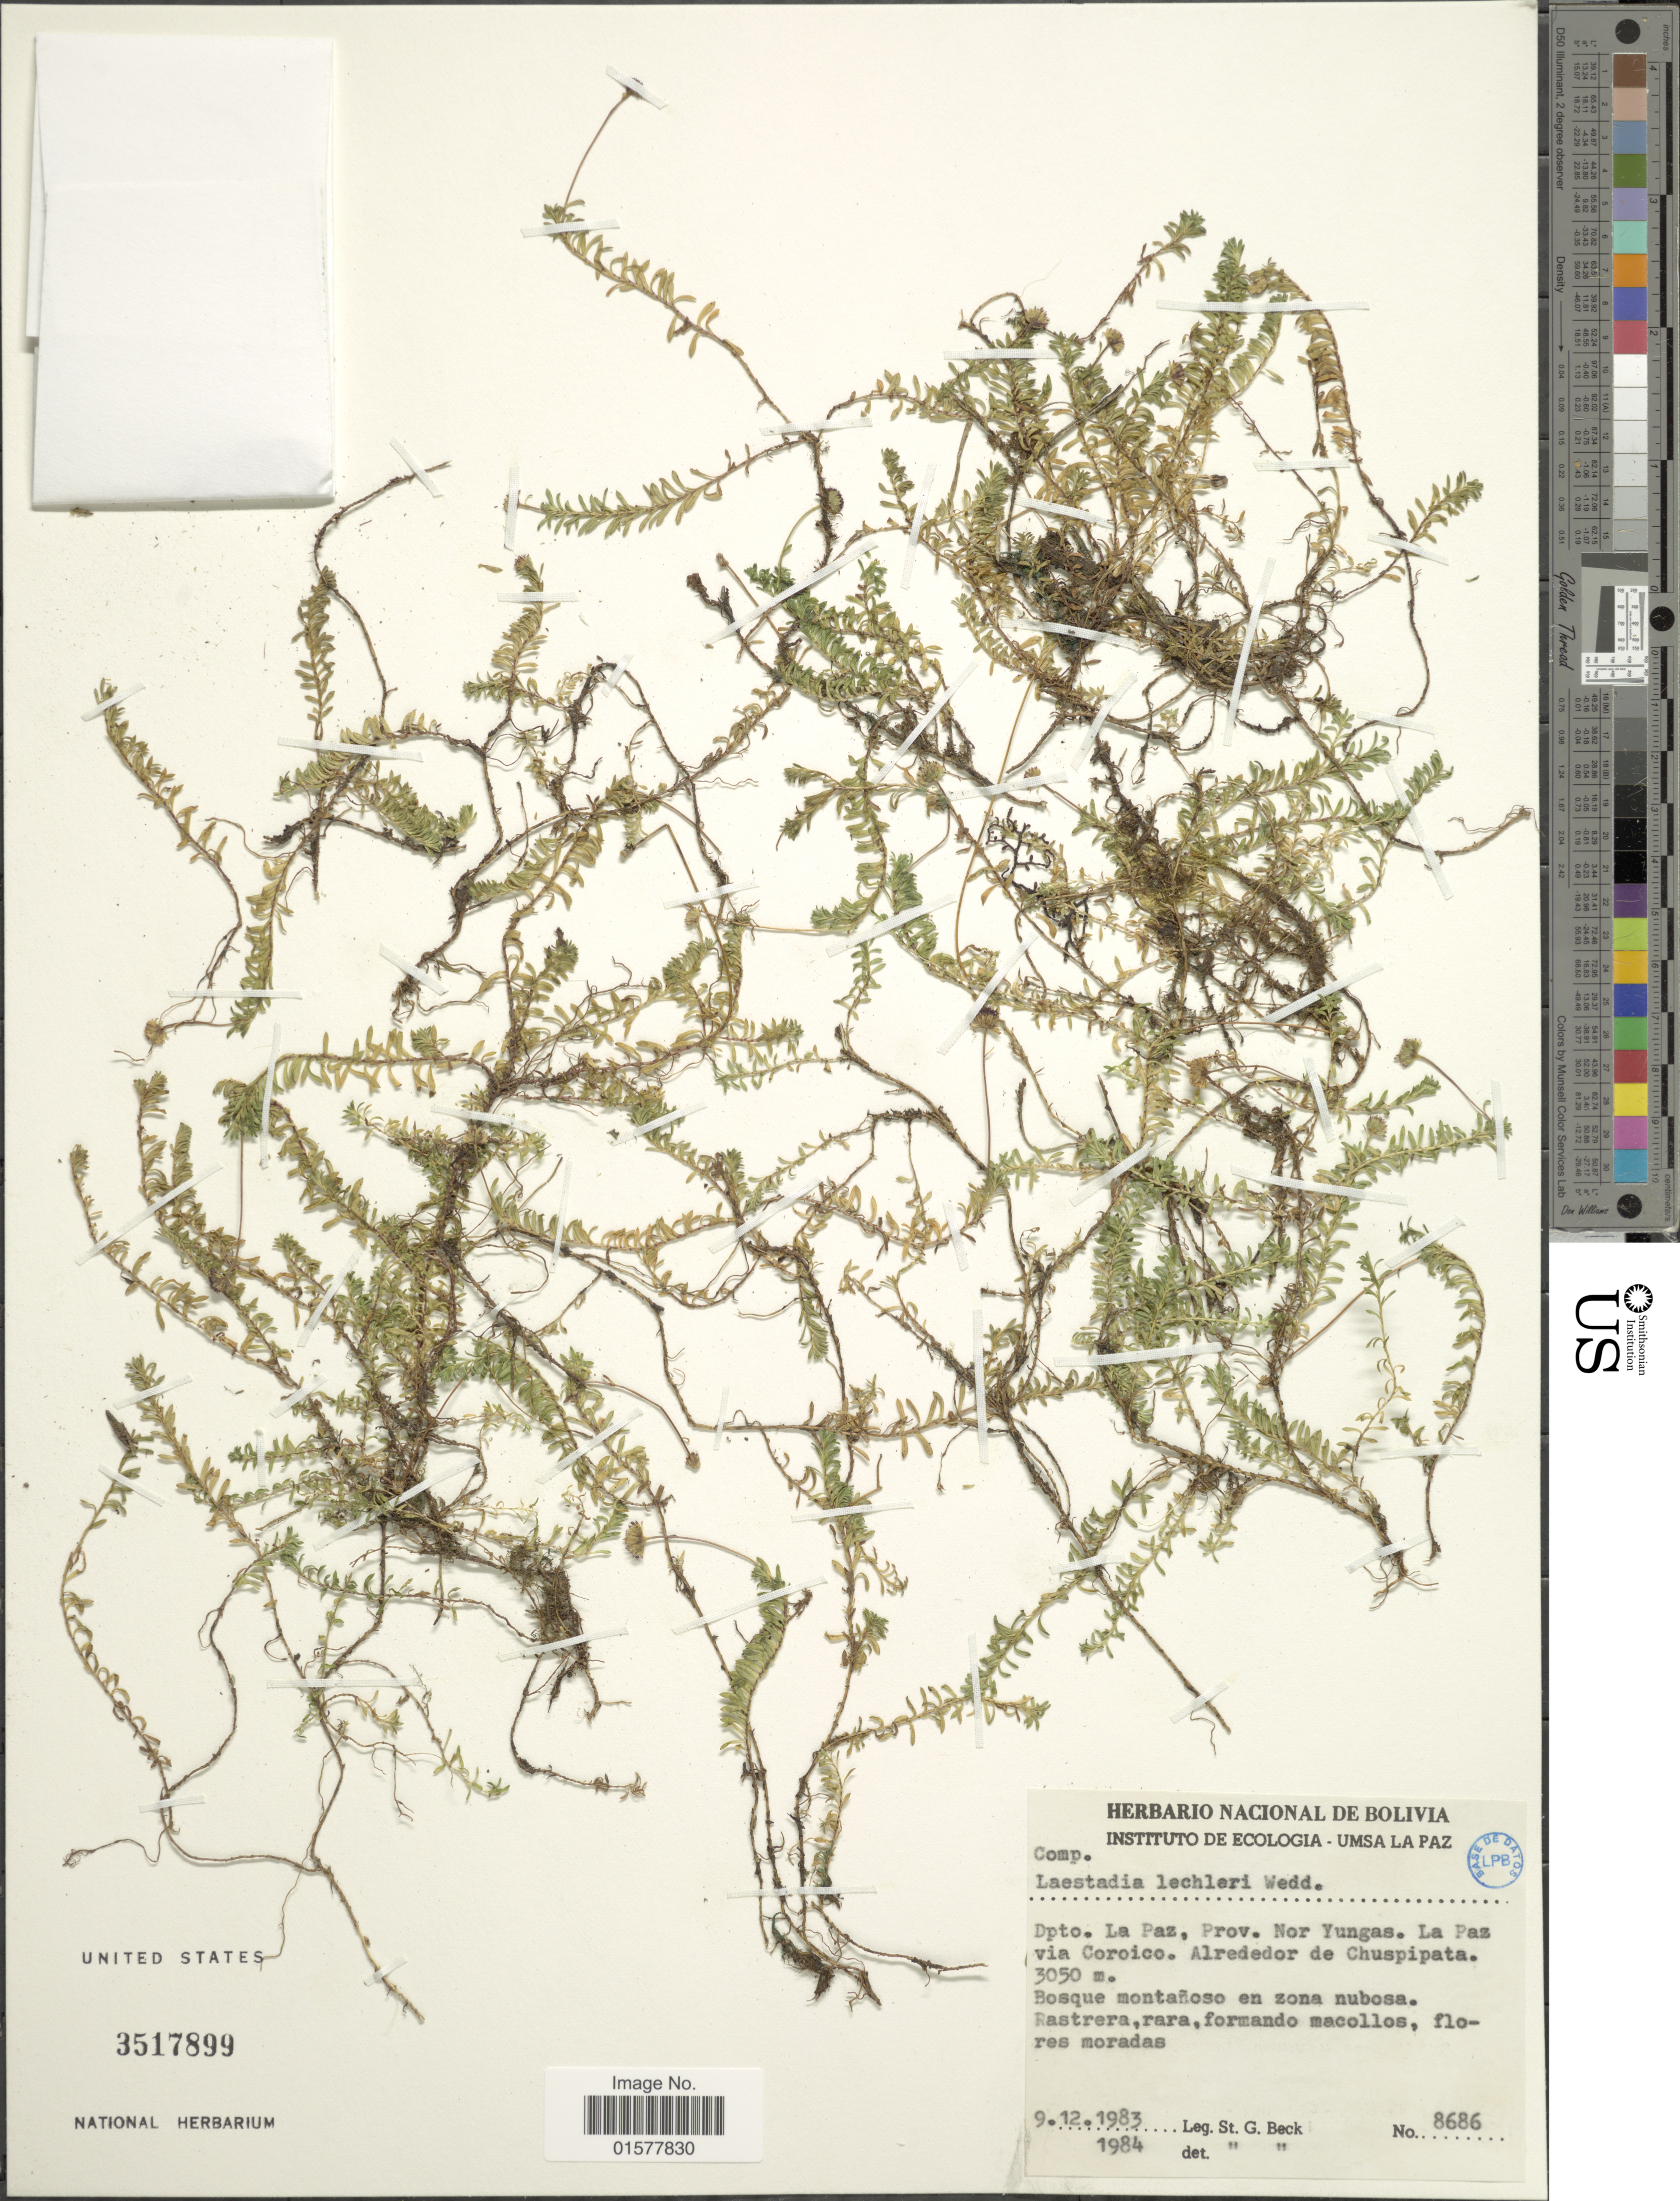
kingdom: Plantae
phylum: Tracheophyta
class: Magnoliopsida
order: Asterales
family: Asteraceae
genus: Laestadia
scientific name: Laestadia lechleria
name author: Sch. Bip. ex Wedd.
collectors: S. G. Beck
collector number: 8686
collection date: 1983-12-09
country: Bolivia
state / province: La Paz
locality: Dpto. La Paz, Prov. Nor Yungas. La Paz via Coroico, Alrededor de Chuspipata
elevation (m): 3050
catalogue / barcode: US 3517899